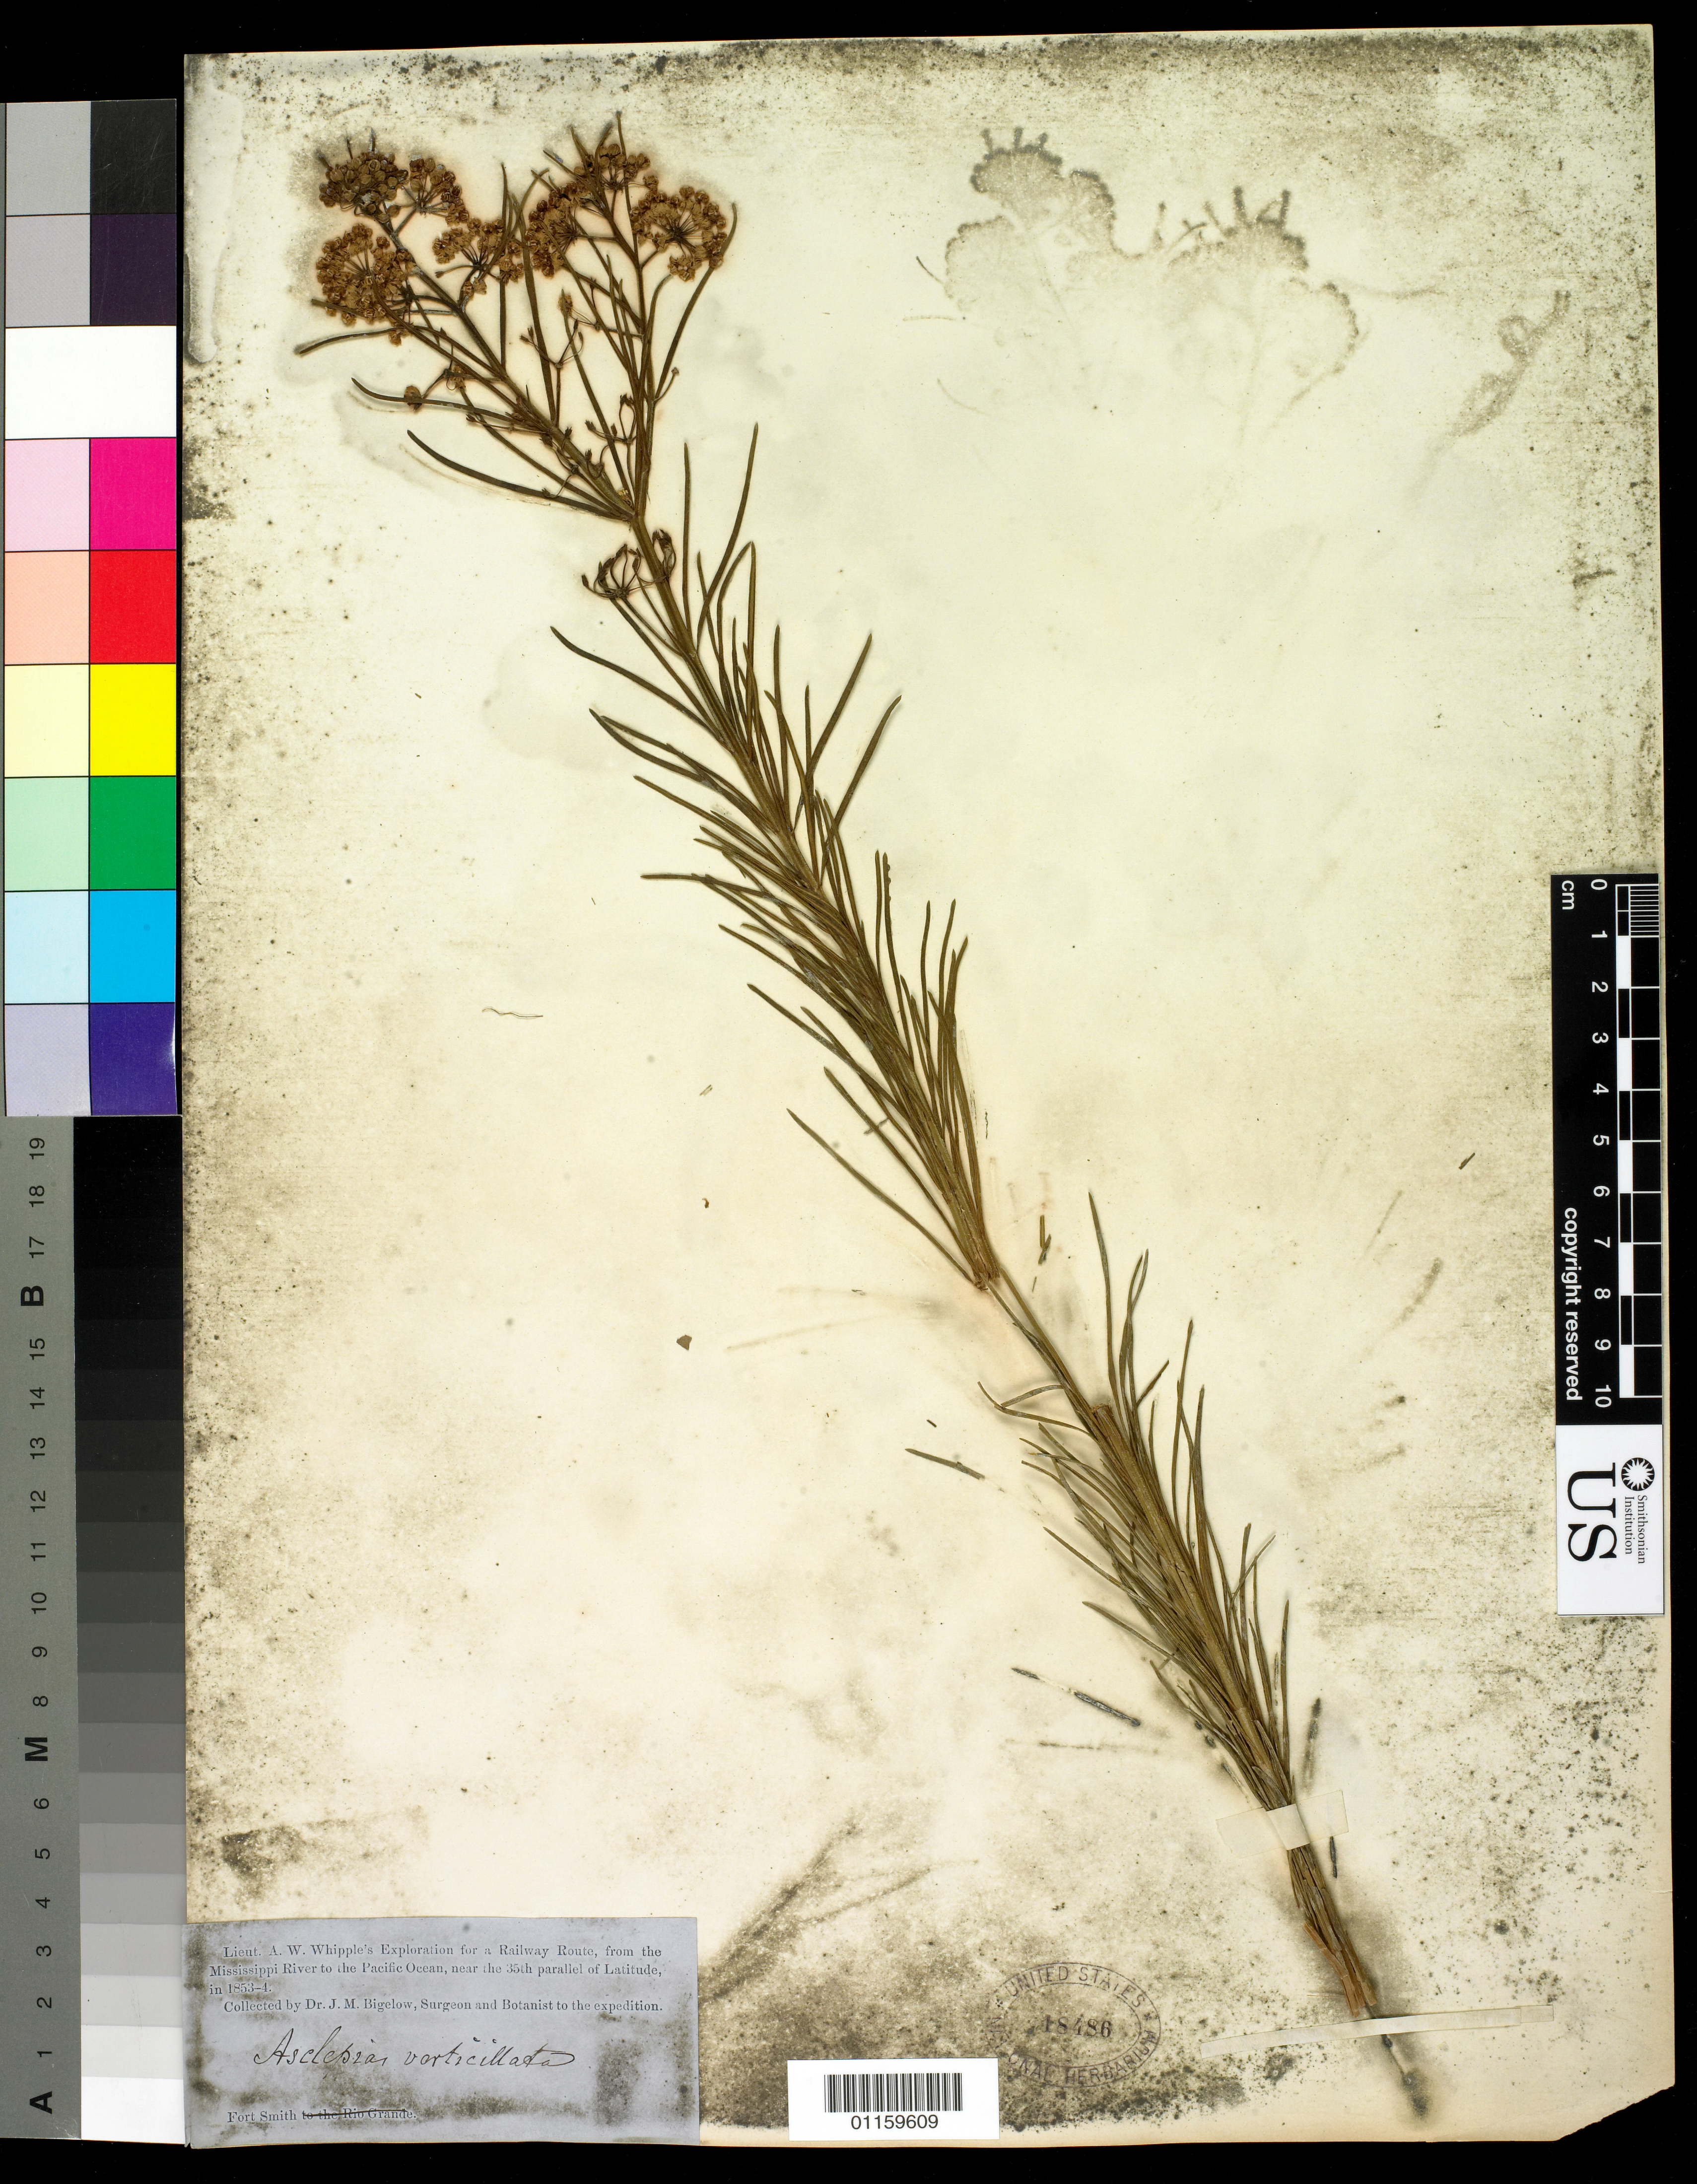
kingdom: Plantae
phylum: Tracheophyta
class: Magnoliopsida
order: Gentianales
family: Apocynaceae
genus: Asclepias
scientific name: Asclepias verticillata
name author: L.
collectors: J. M. Bigelow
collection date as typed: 1853 to -- -- 1854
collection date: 1853/1854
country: United States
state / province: Arkansas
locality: Fort smith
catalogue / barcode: US 18486